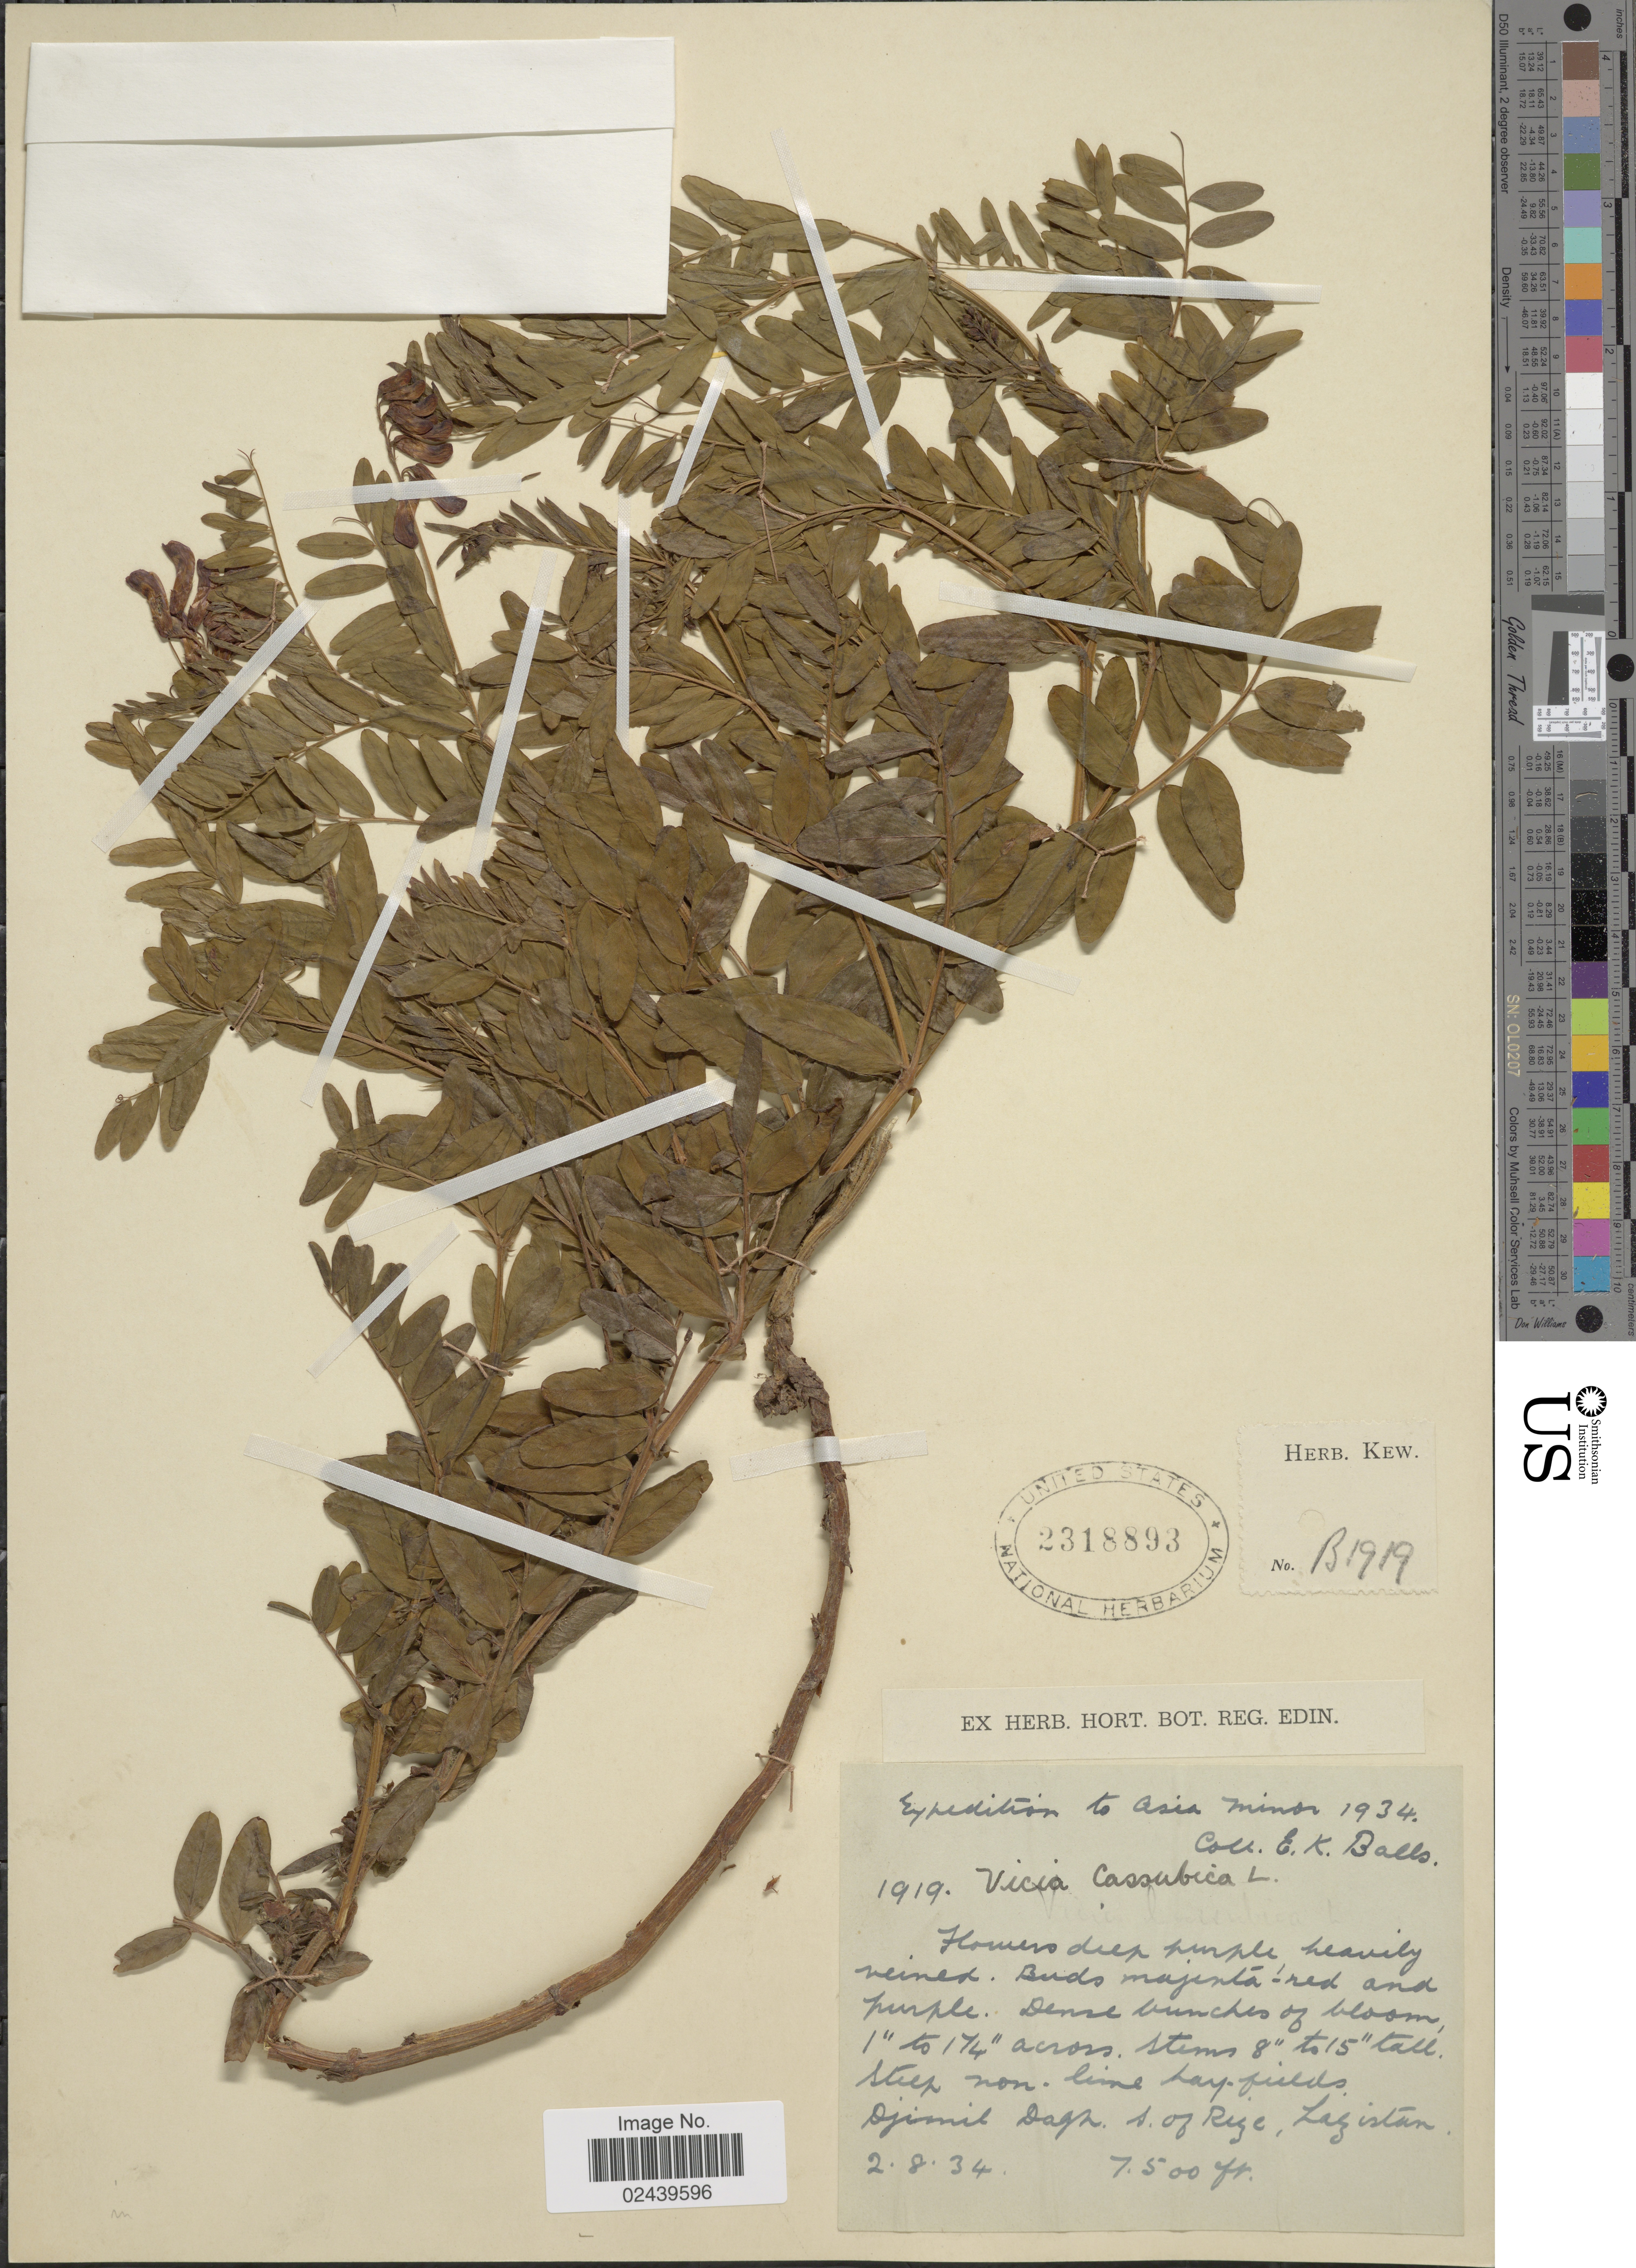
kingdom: Plantae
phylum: Tracheophyta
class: Magnoliopsida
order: Fabales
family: Fabaceae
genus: Vicia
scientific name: Vicia cassubica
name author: L.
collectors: E. K. Balls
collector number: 1919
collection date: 1934-08-02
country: Turkey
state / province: Rize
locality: Asia minor. Djimil Dagh [interpreted]. s. of Rize, Lazistan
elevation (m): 2286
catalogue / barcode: US 2318893